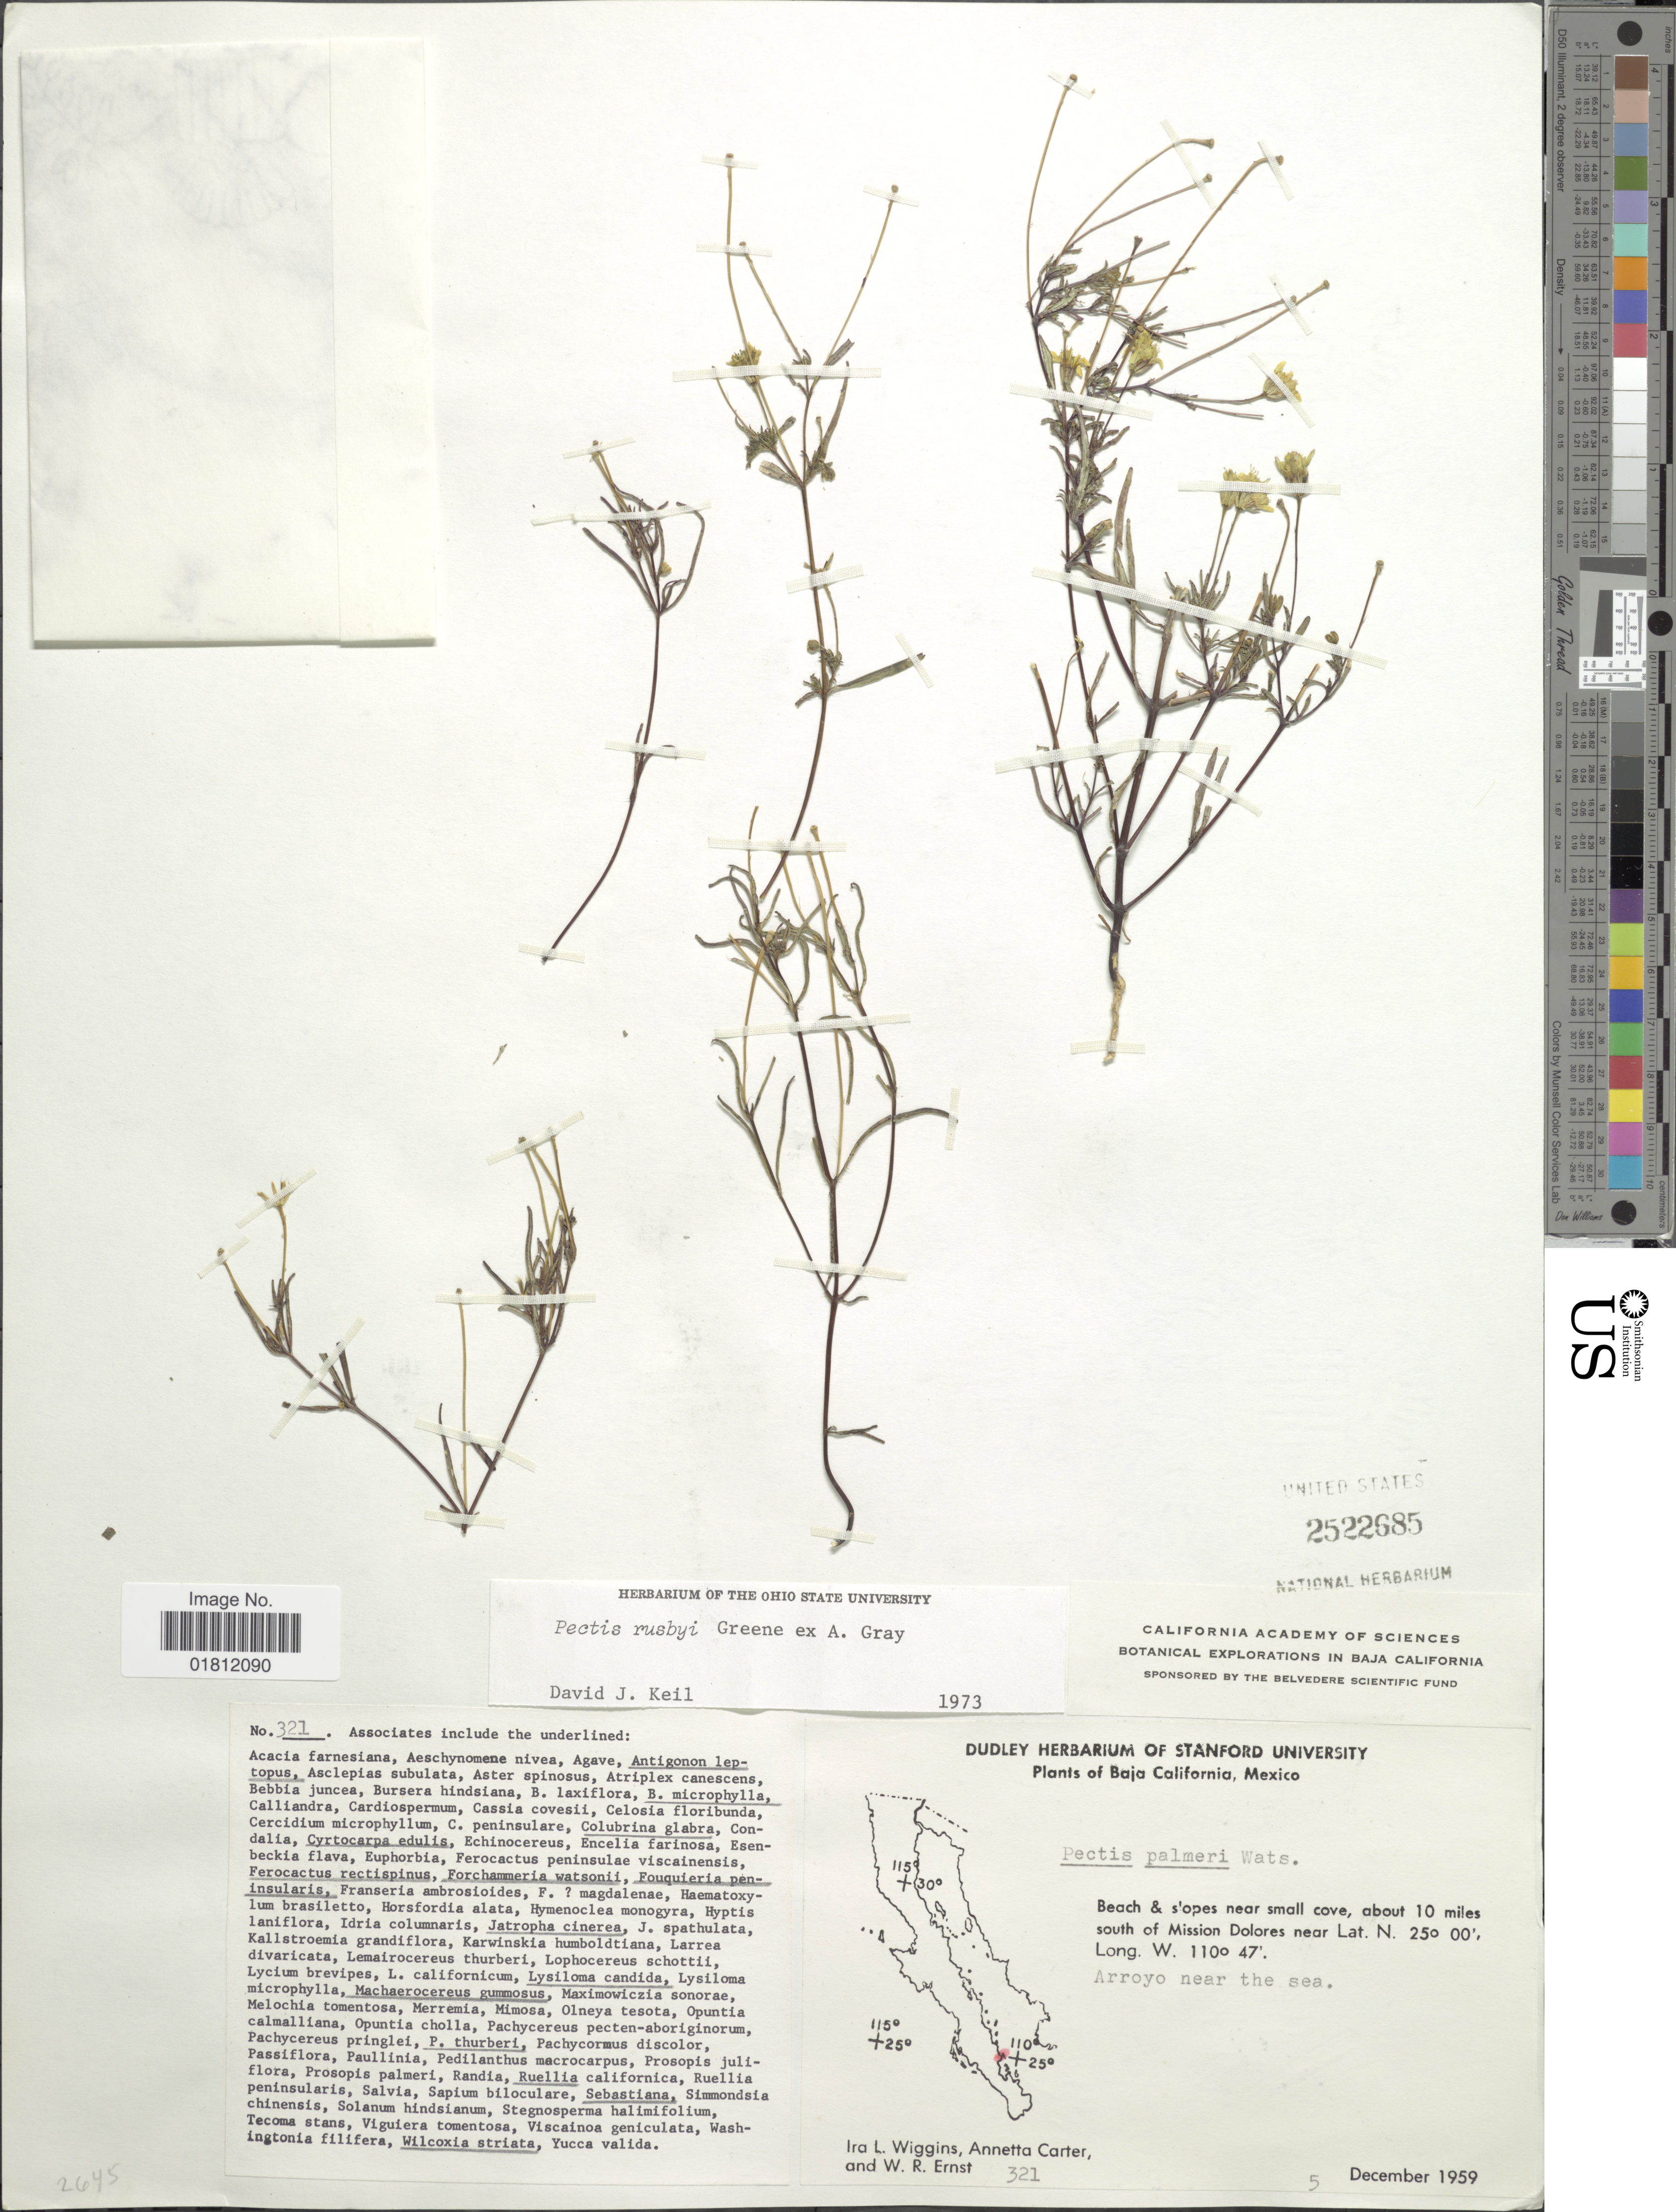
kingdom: Plantae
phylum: Tracheophyta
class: Magnoliopsida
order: Asterales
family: Asteraceae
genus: Pectis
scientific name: Pectis rusbyi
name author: Greene ex A. Gray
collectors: I. L. Wiggins, A. Carter & W. R. Ernst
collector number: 321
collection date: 1959-12-05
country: Mexico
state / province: Baja California Sur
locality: Baja California. Mexico. beach & slopes small cave, about 10 miles south of Mission Dolores, Arroyo near the sea.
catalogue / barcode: US 2522685